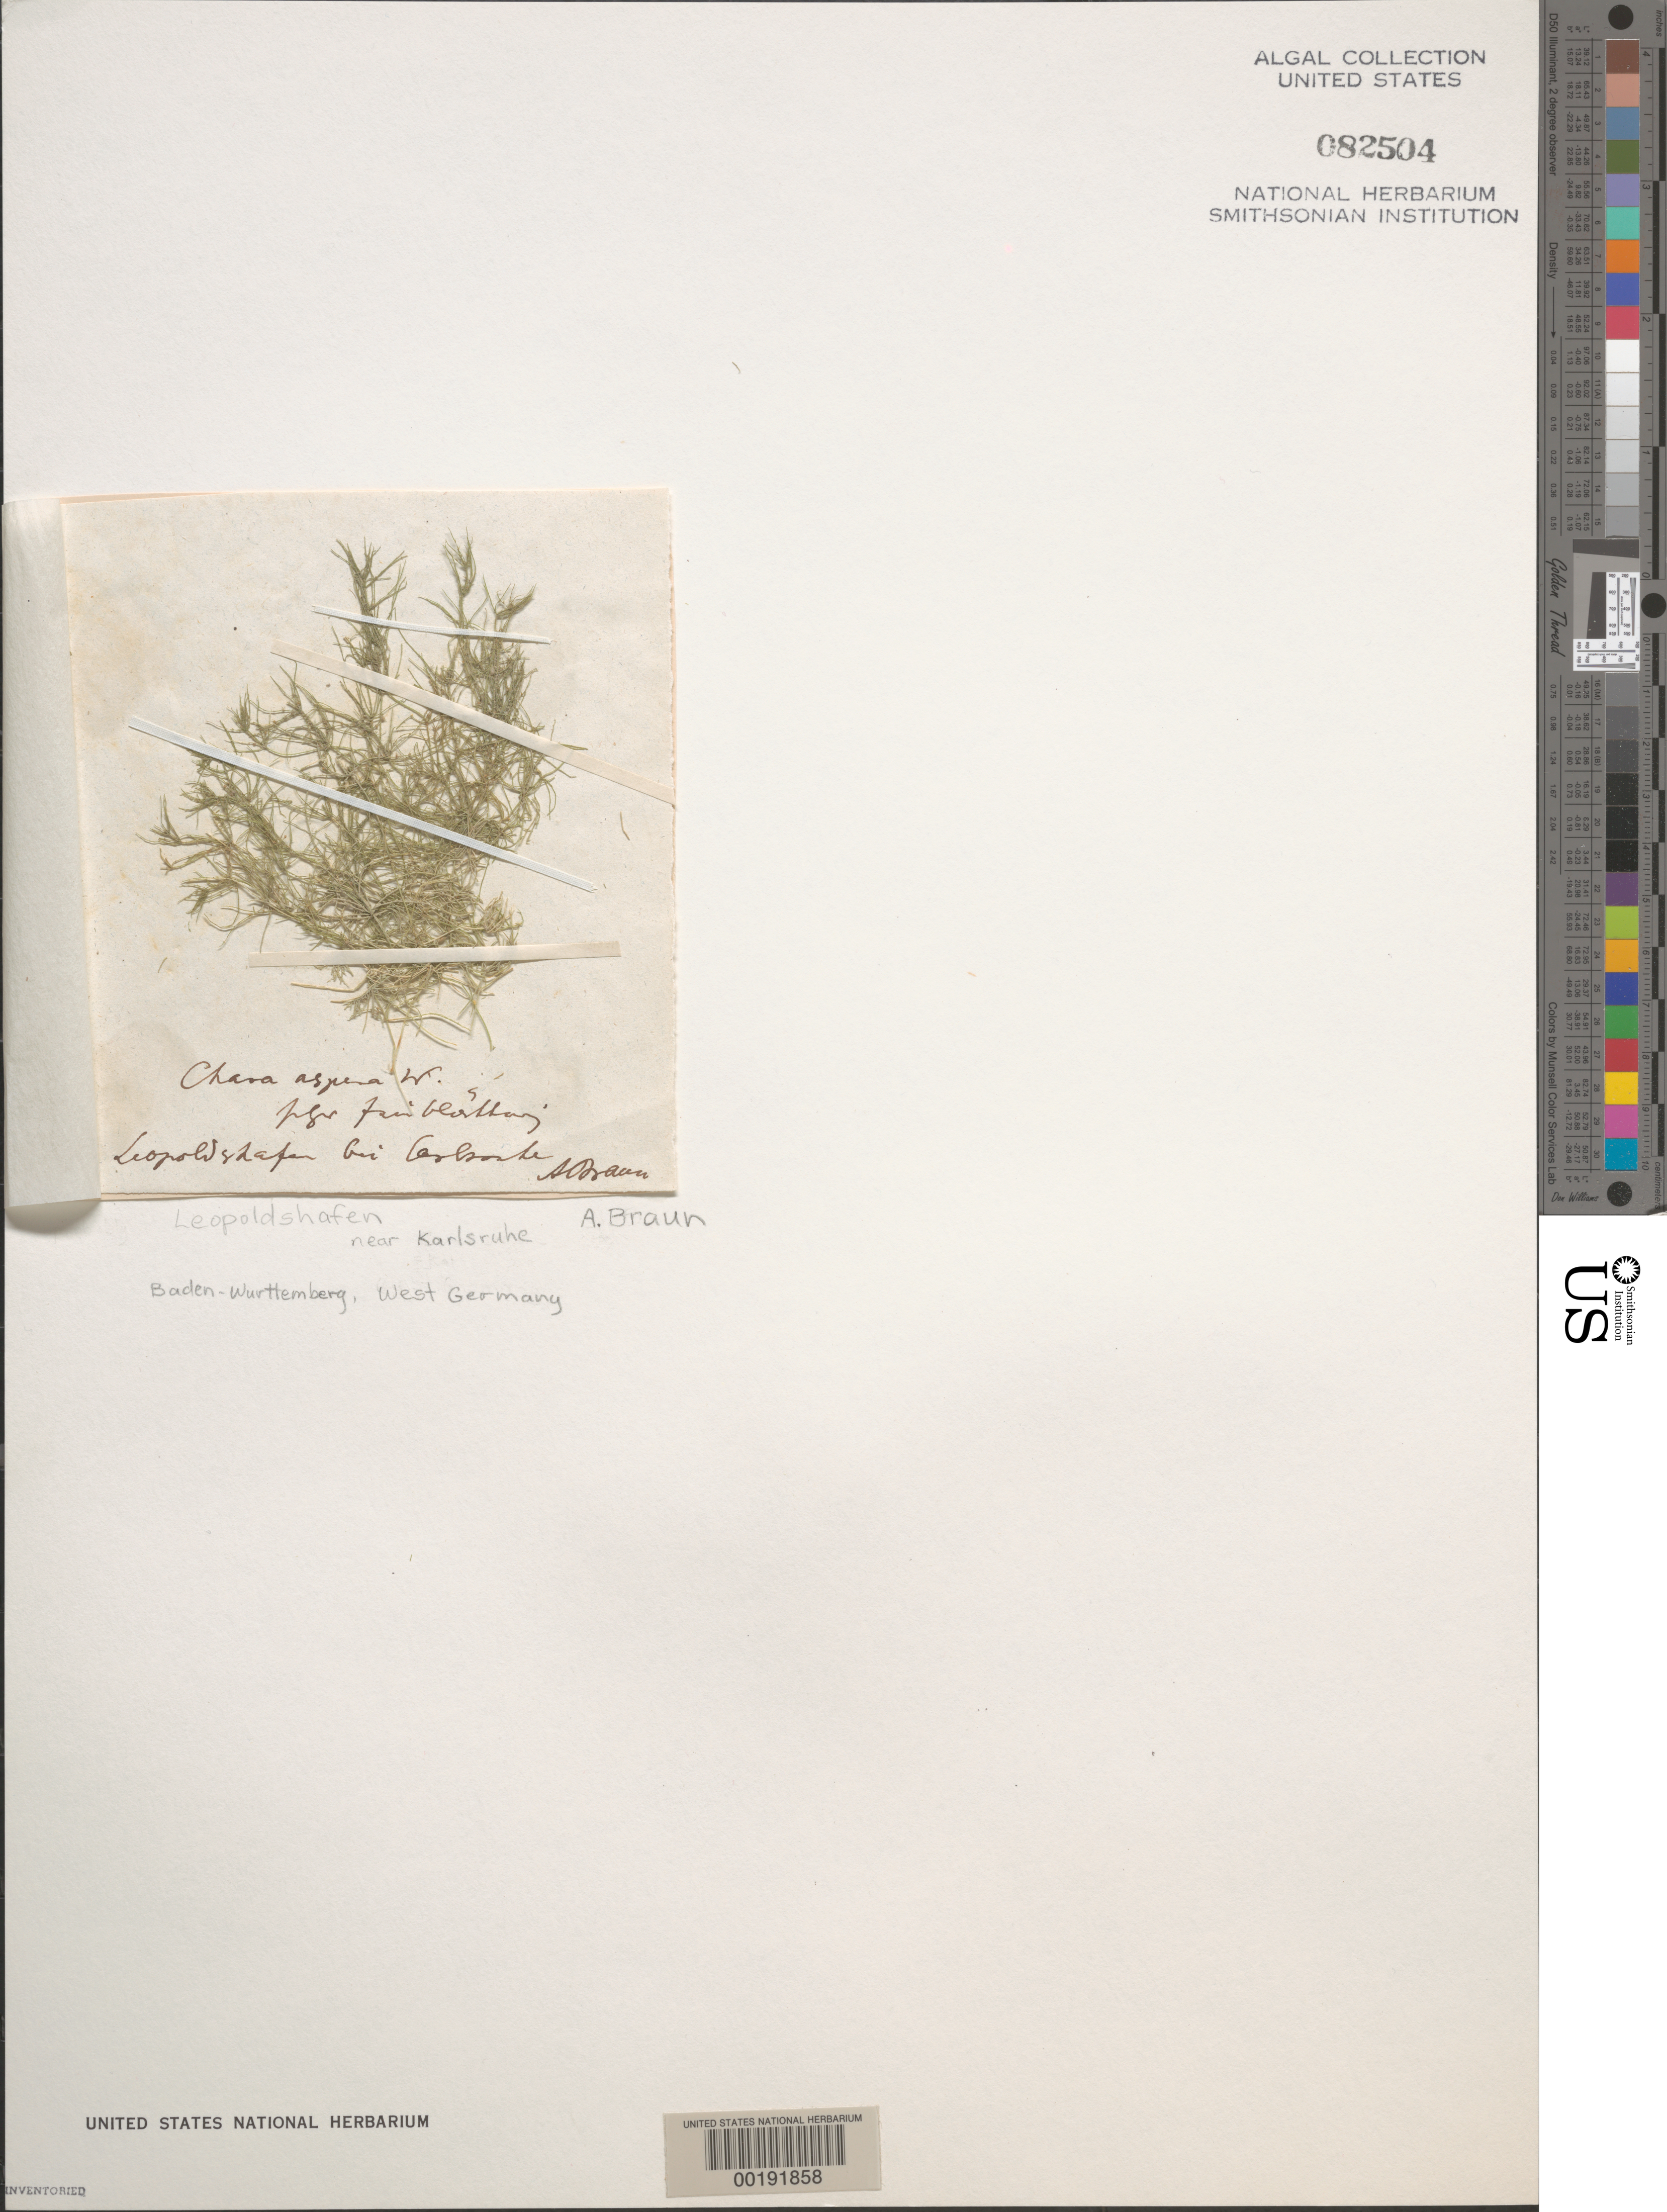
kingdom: Plantae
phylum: Charophyta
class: Charophyceae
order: Charales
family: Characeae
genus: Chara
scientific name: Chara aspera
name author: Willd.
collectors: A. Braun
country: Germany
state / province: Baden-wurttemberg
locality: Leopoldshafen, near karlsruhe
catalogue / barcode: US 82504